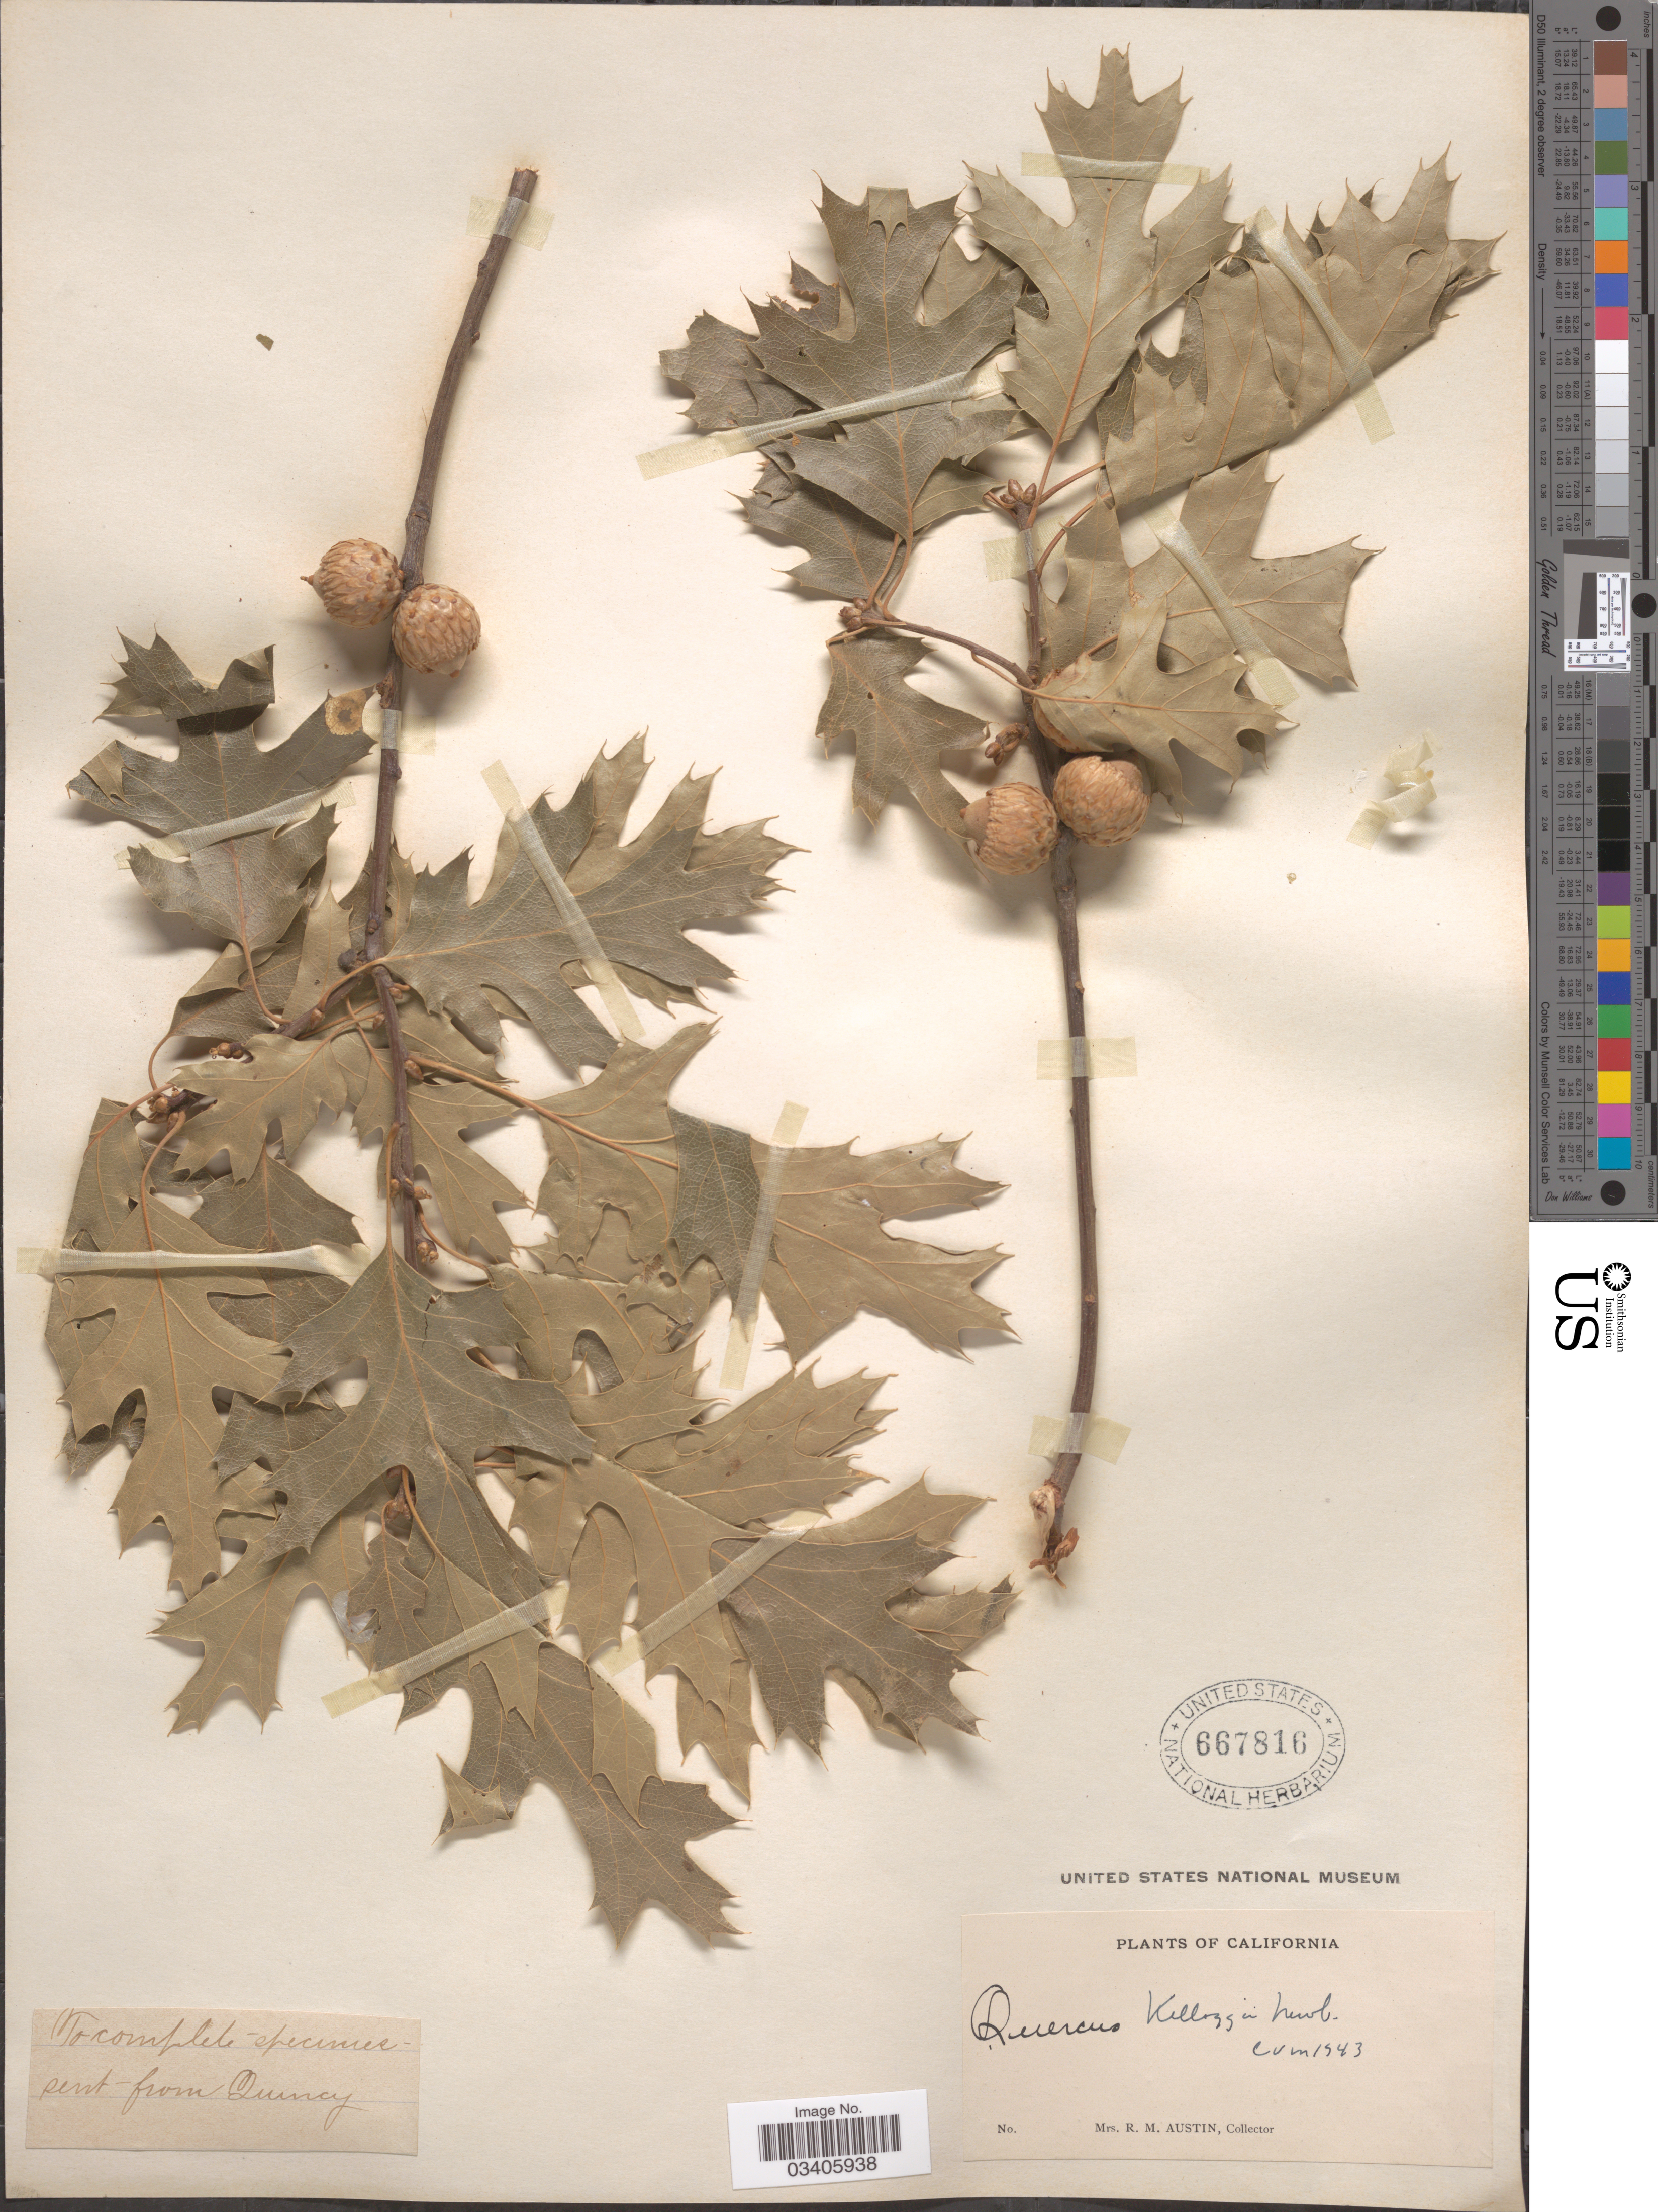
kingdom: Plantae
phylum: Tracheophyta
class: Magnoliopsida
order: Fagales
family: Fagaceae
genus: Quercus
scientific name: Quercus kelloggii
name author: Newb.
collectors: R. Austin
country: United States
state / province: California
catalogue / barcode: US 667816